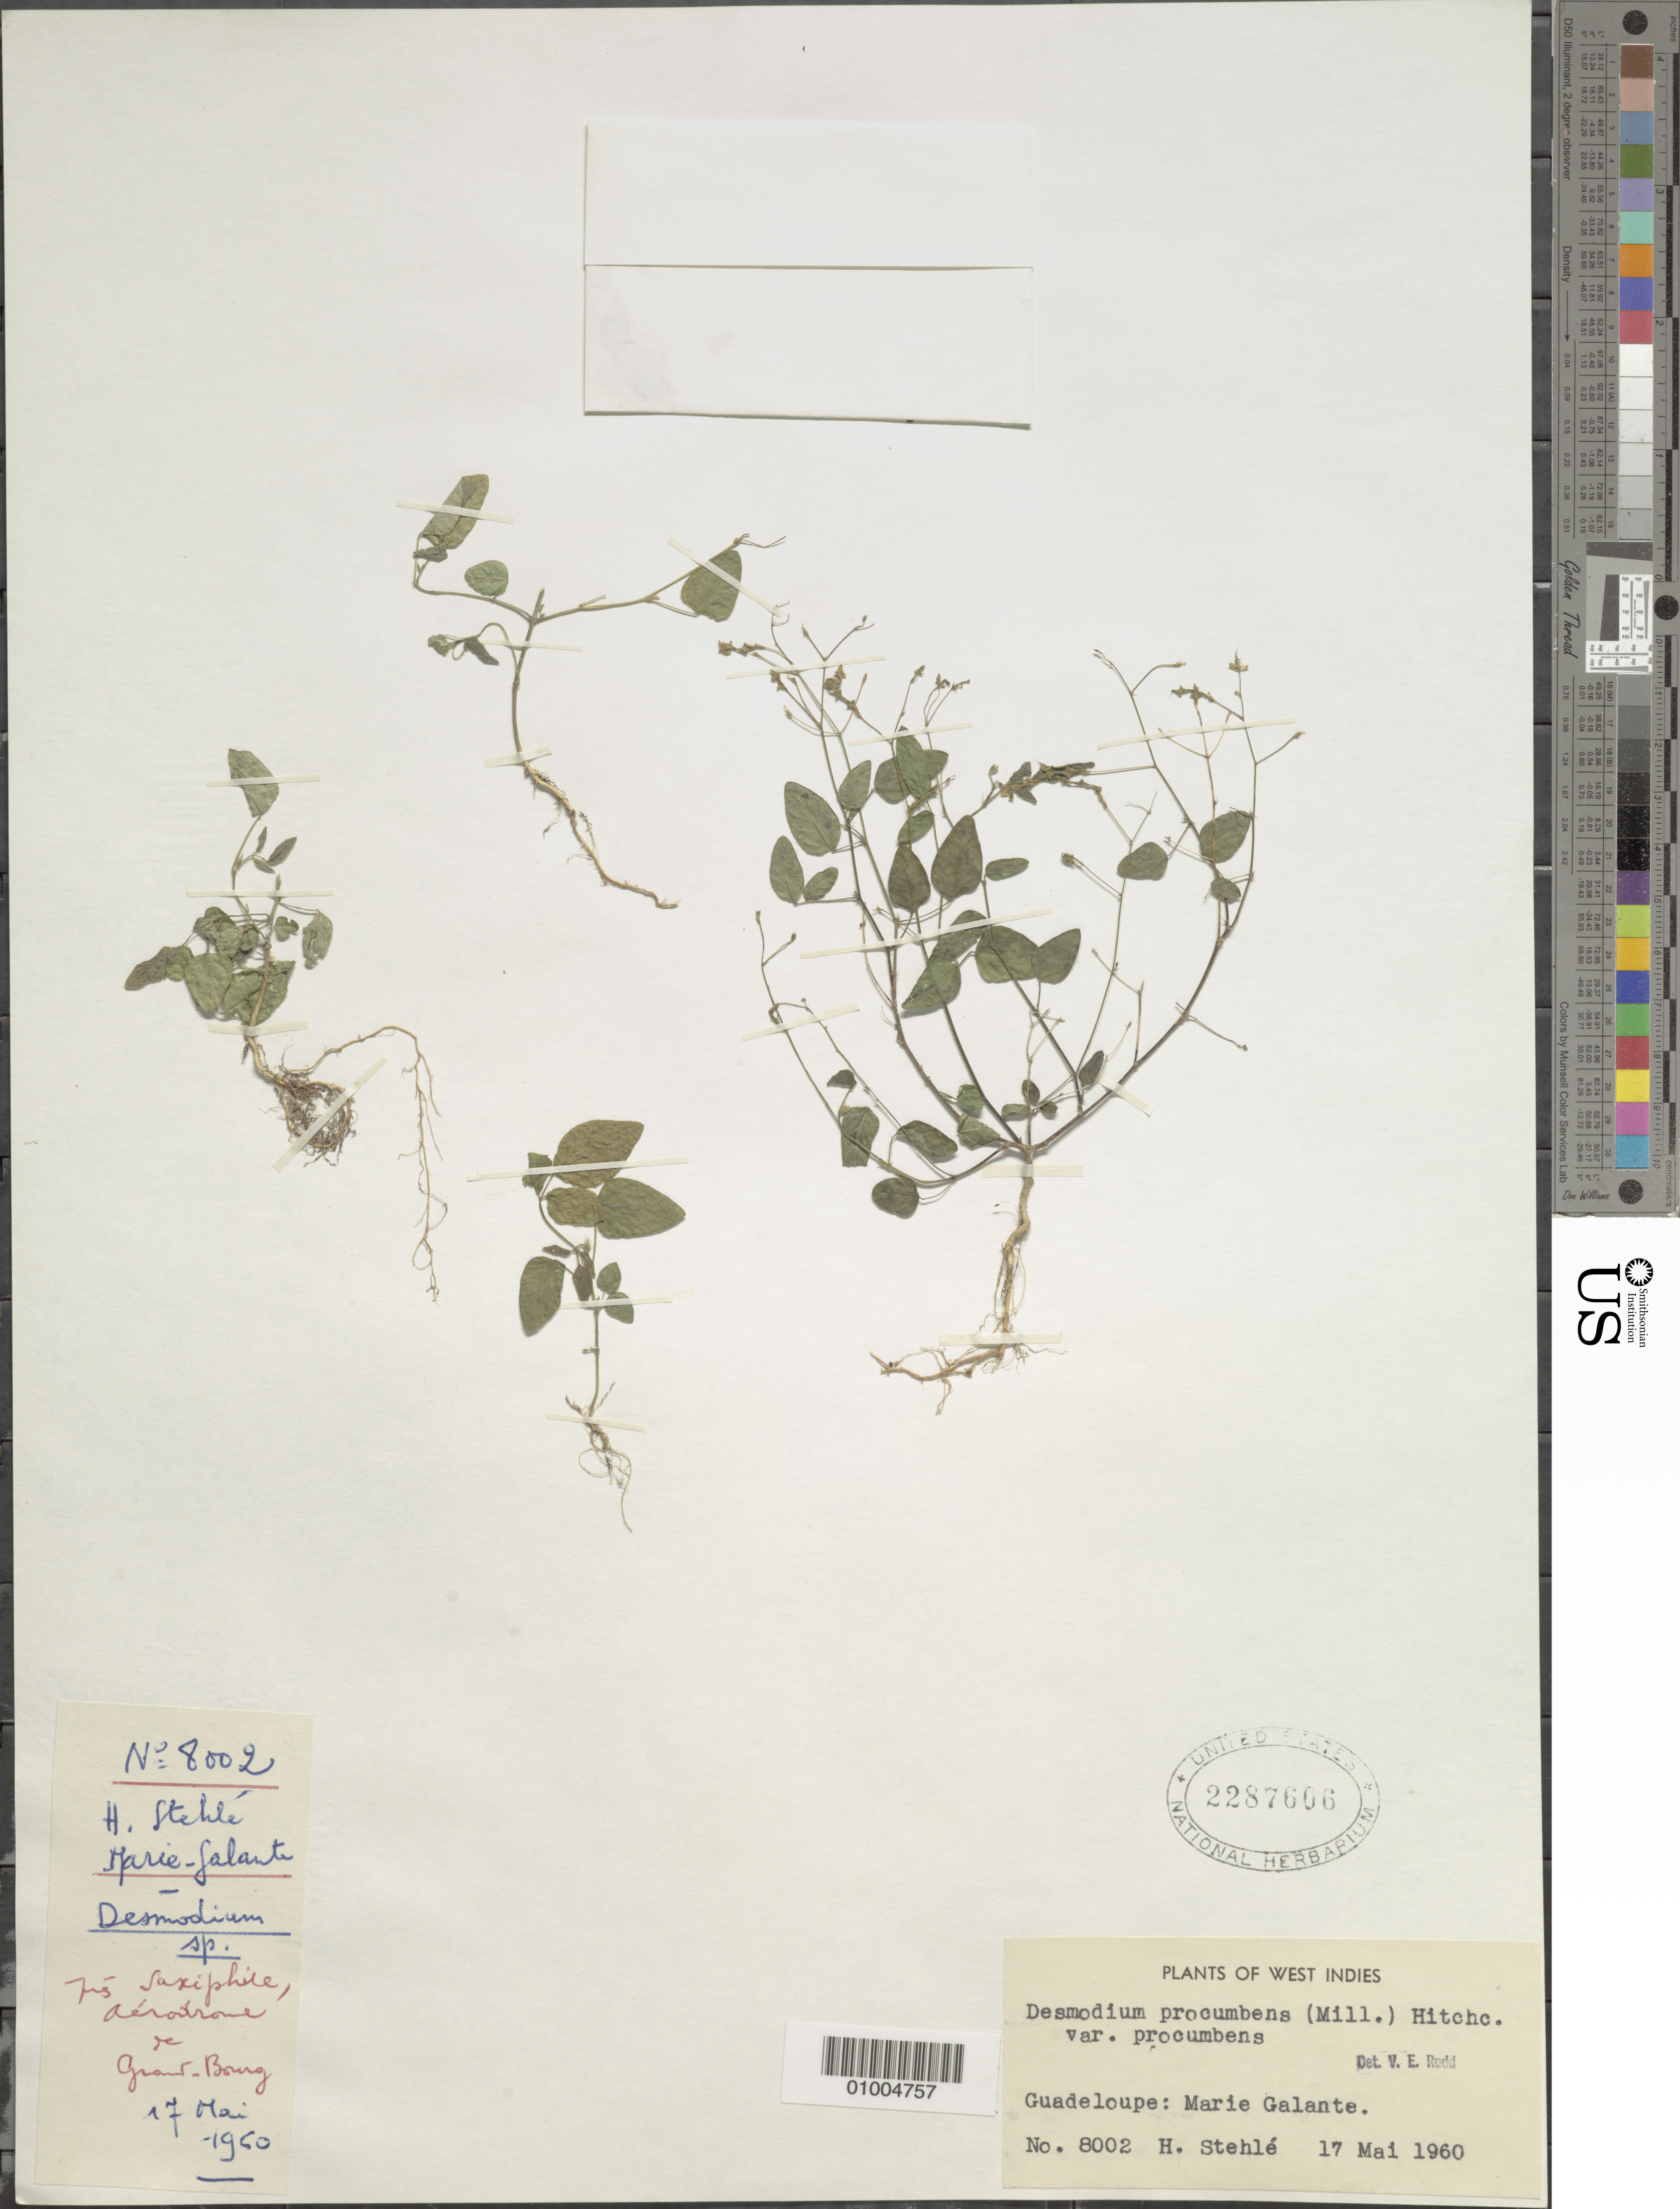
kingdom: Plantae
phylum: Tracheophyta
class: Magnoliopsida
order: Fabales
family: Fabaceae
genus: Desmodium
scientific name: Desmodium procumbens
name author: (Mill.) Hitchc.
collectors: H. Stehlé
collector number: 8002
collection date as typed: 17 May 1960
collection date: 1960-05-17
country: Guadeloupe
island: Marie Galante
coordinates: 0 N, 0 E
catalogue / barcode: US 2287606